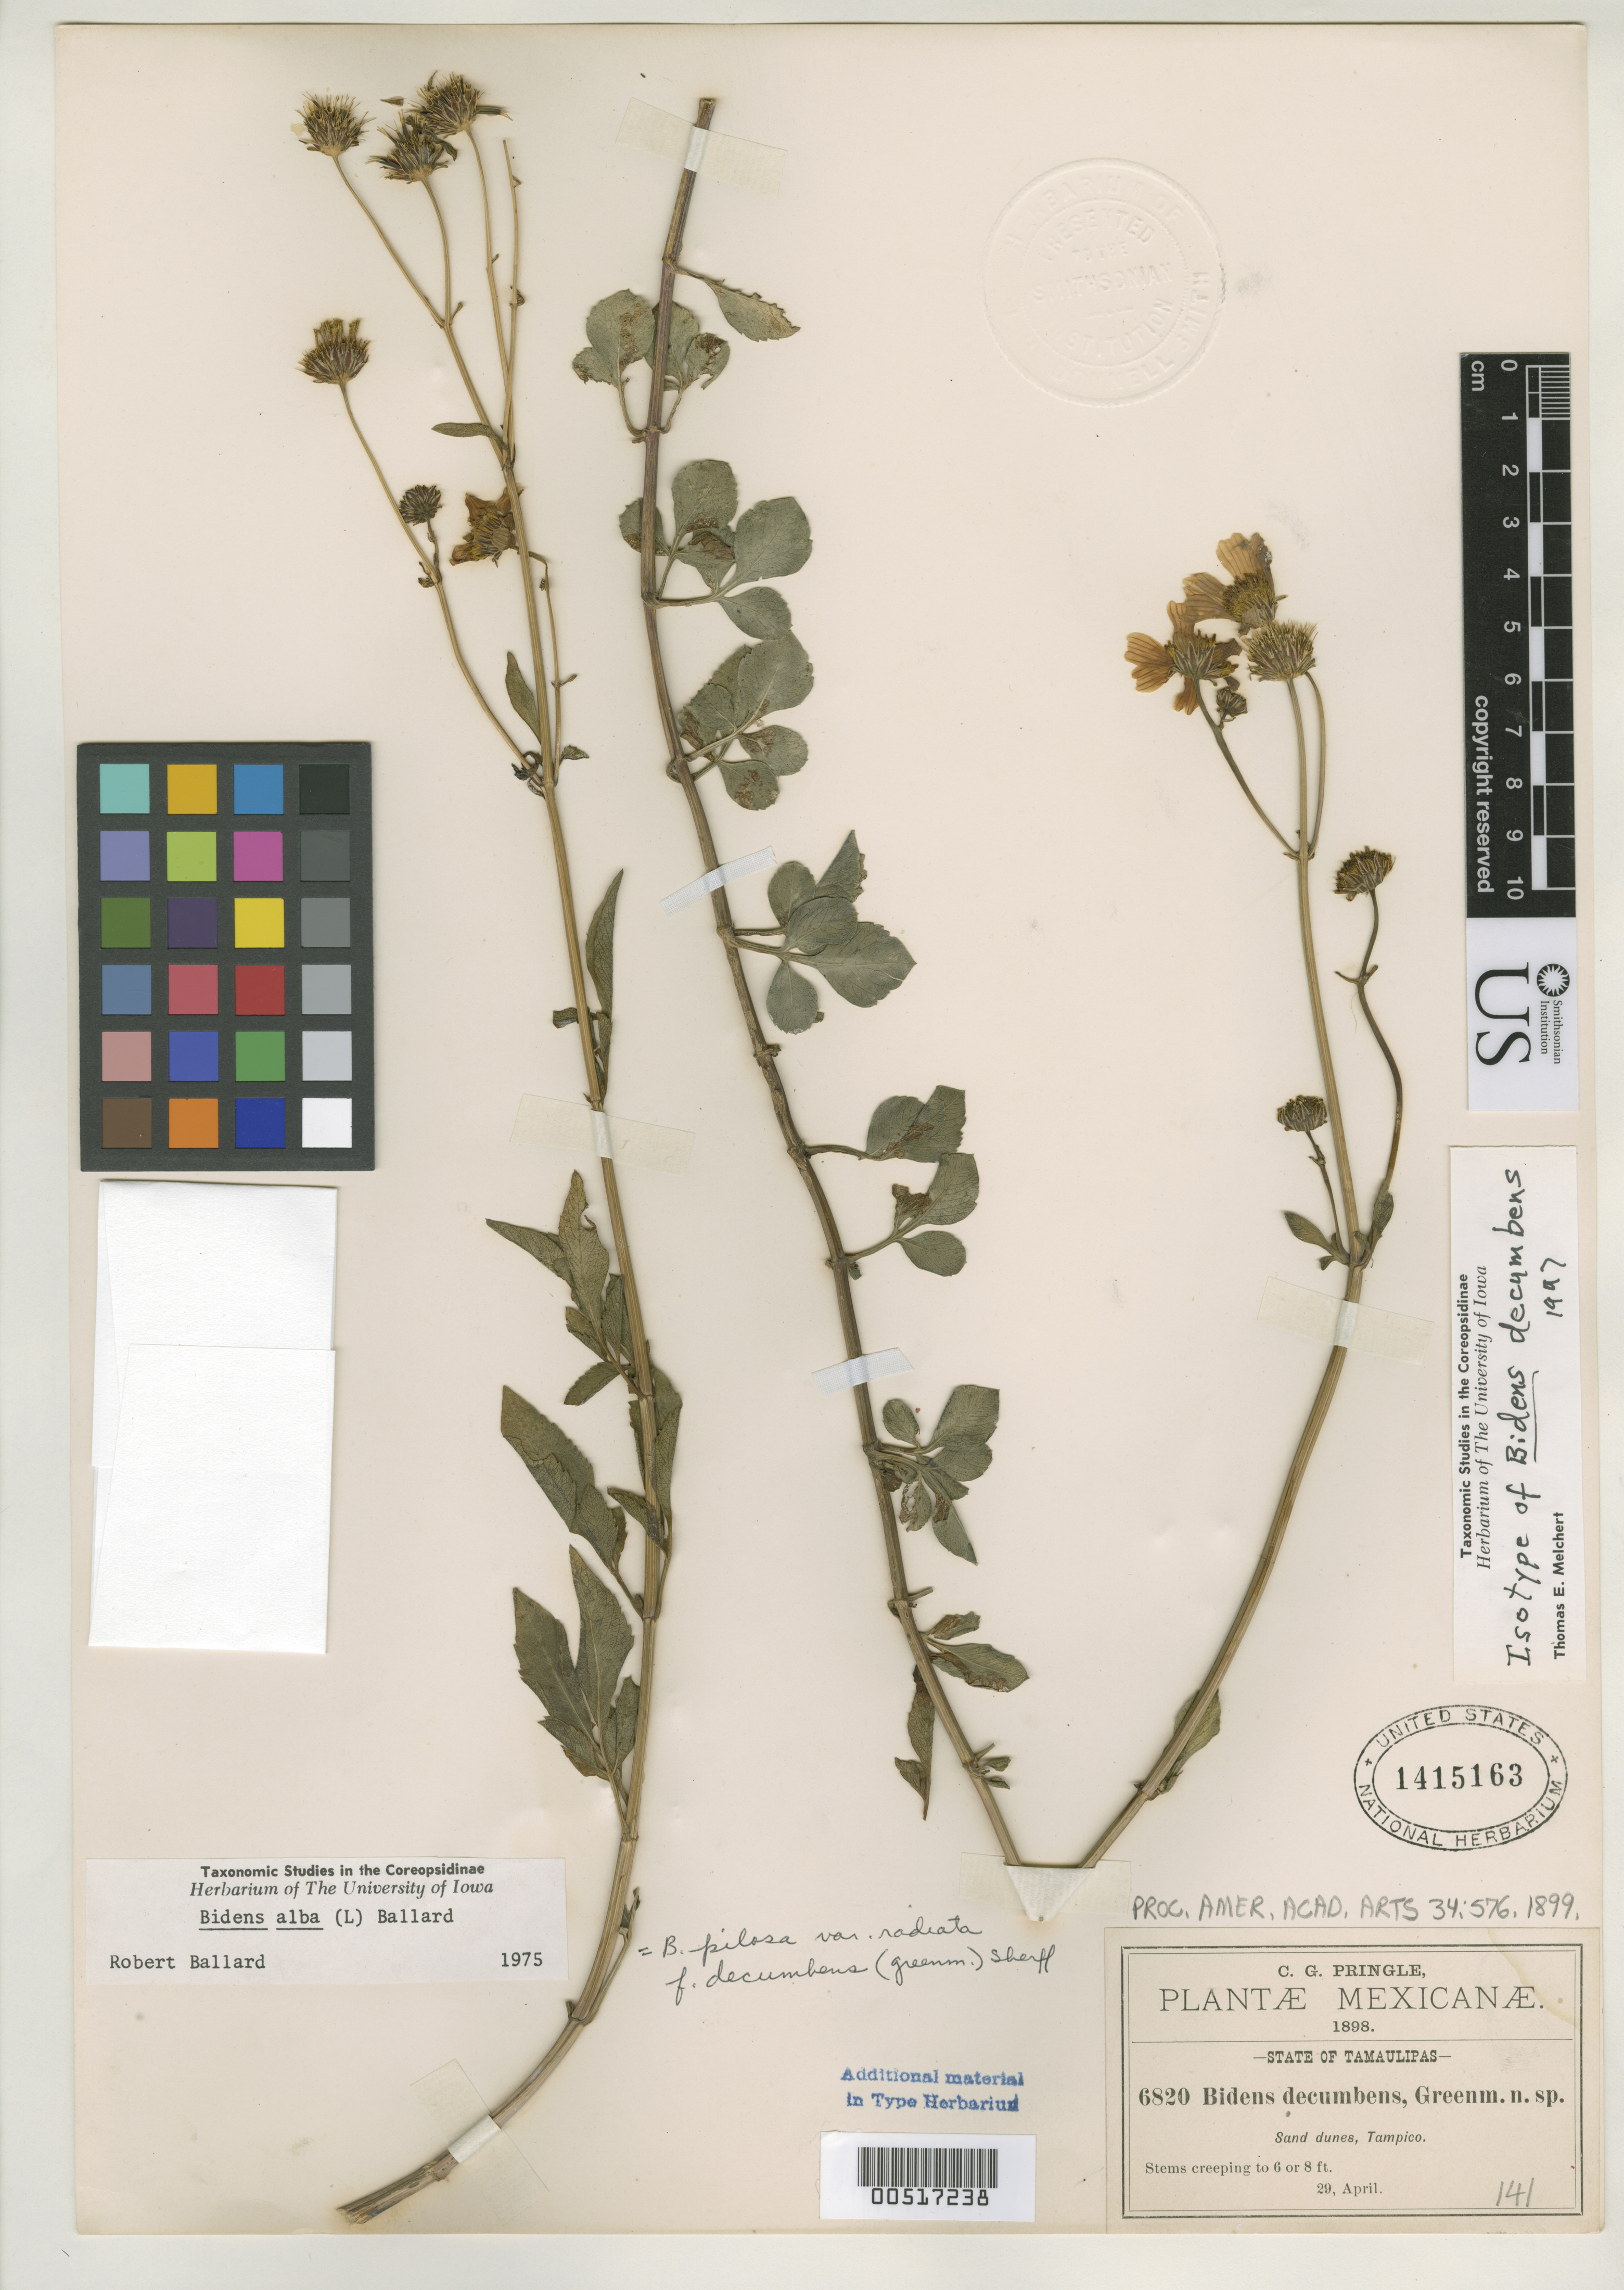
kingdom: Plantae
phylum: Tracheophyta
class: Magnoliopsida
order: Asterales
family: Asteraceae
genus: Bidens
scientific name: Bidens decumbens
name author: Greenm.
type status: Isotype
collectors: C. G. Pringle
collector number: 6820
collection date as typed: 29 Apr 1898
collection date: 1898-04-29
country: Mexico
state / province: Tamaulipas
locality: Tampico.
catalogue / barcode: US 1415163